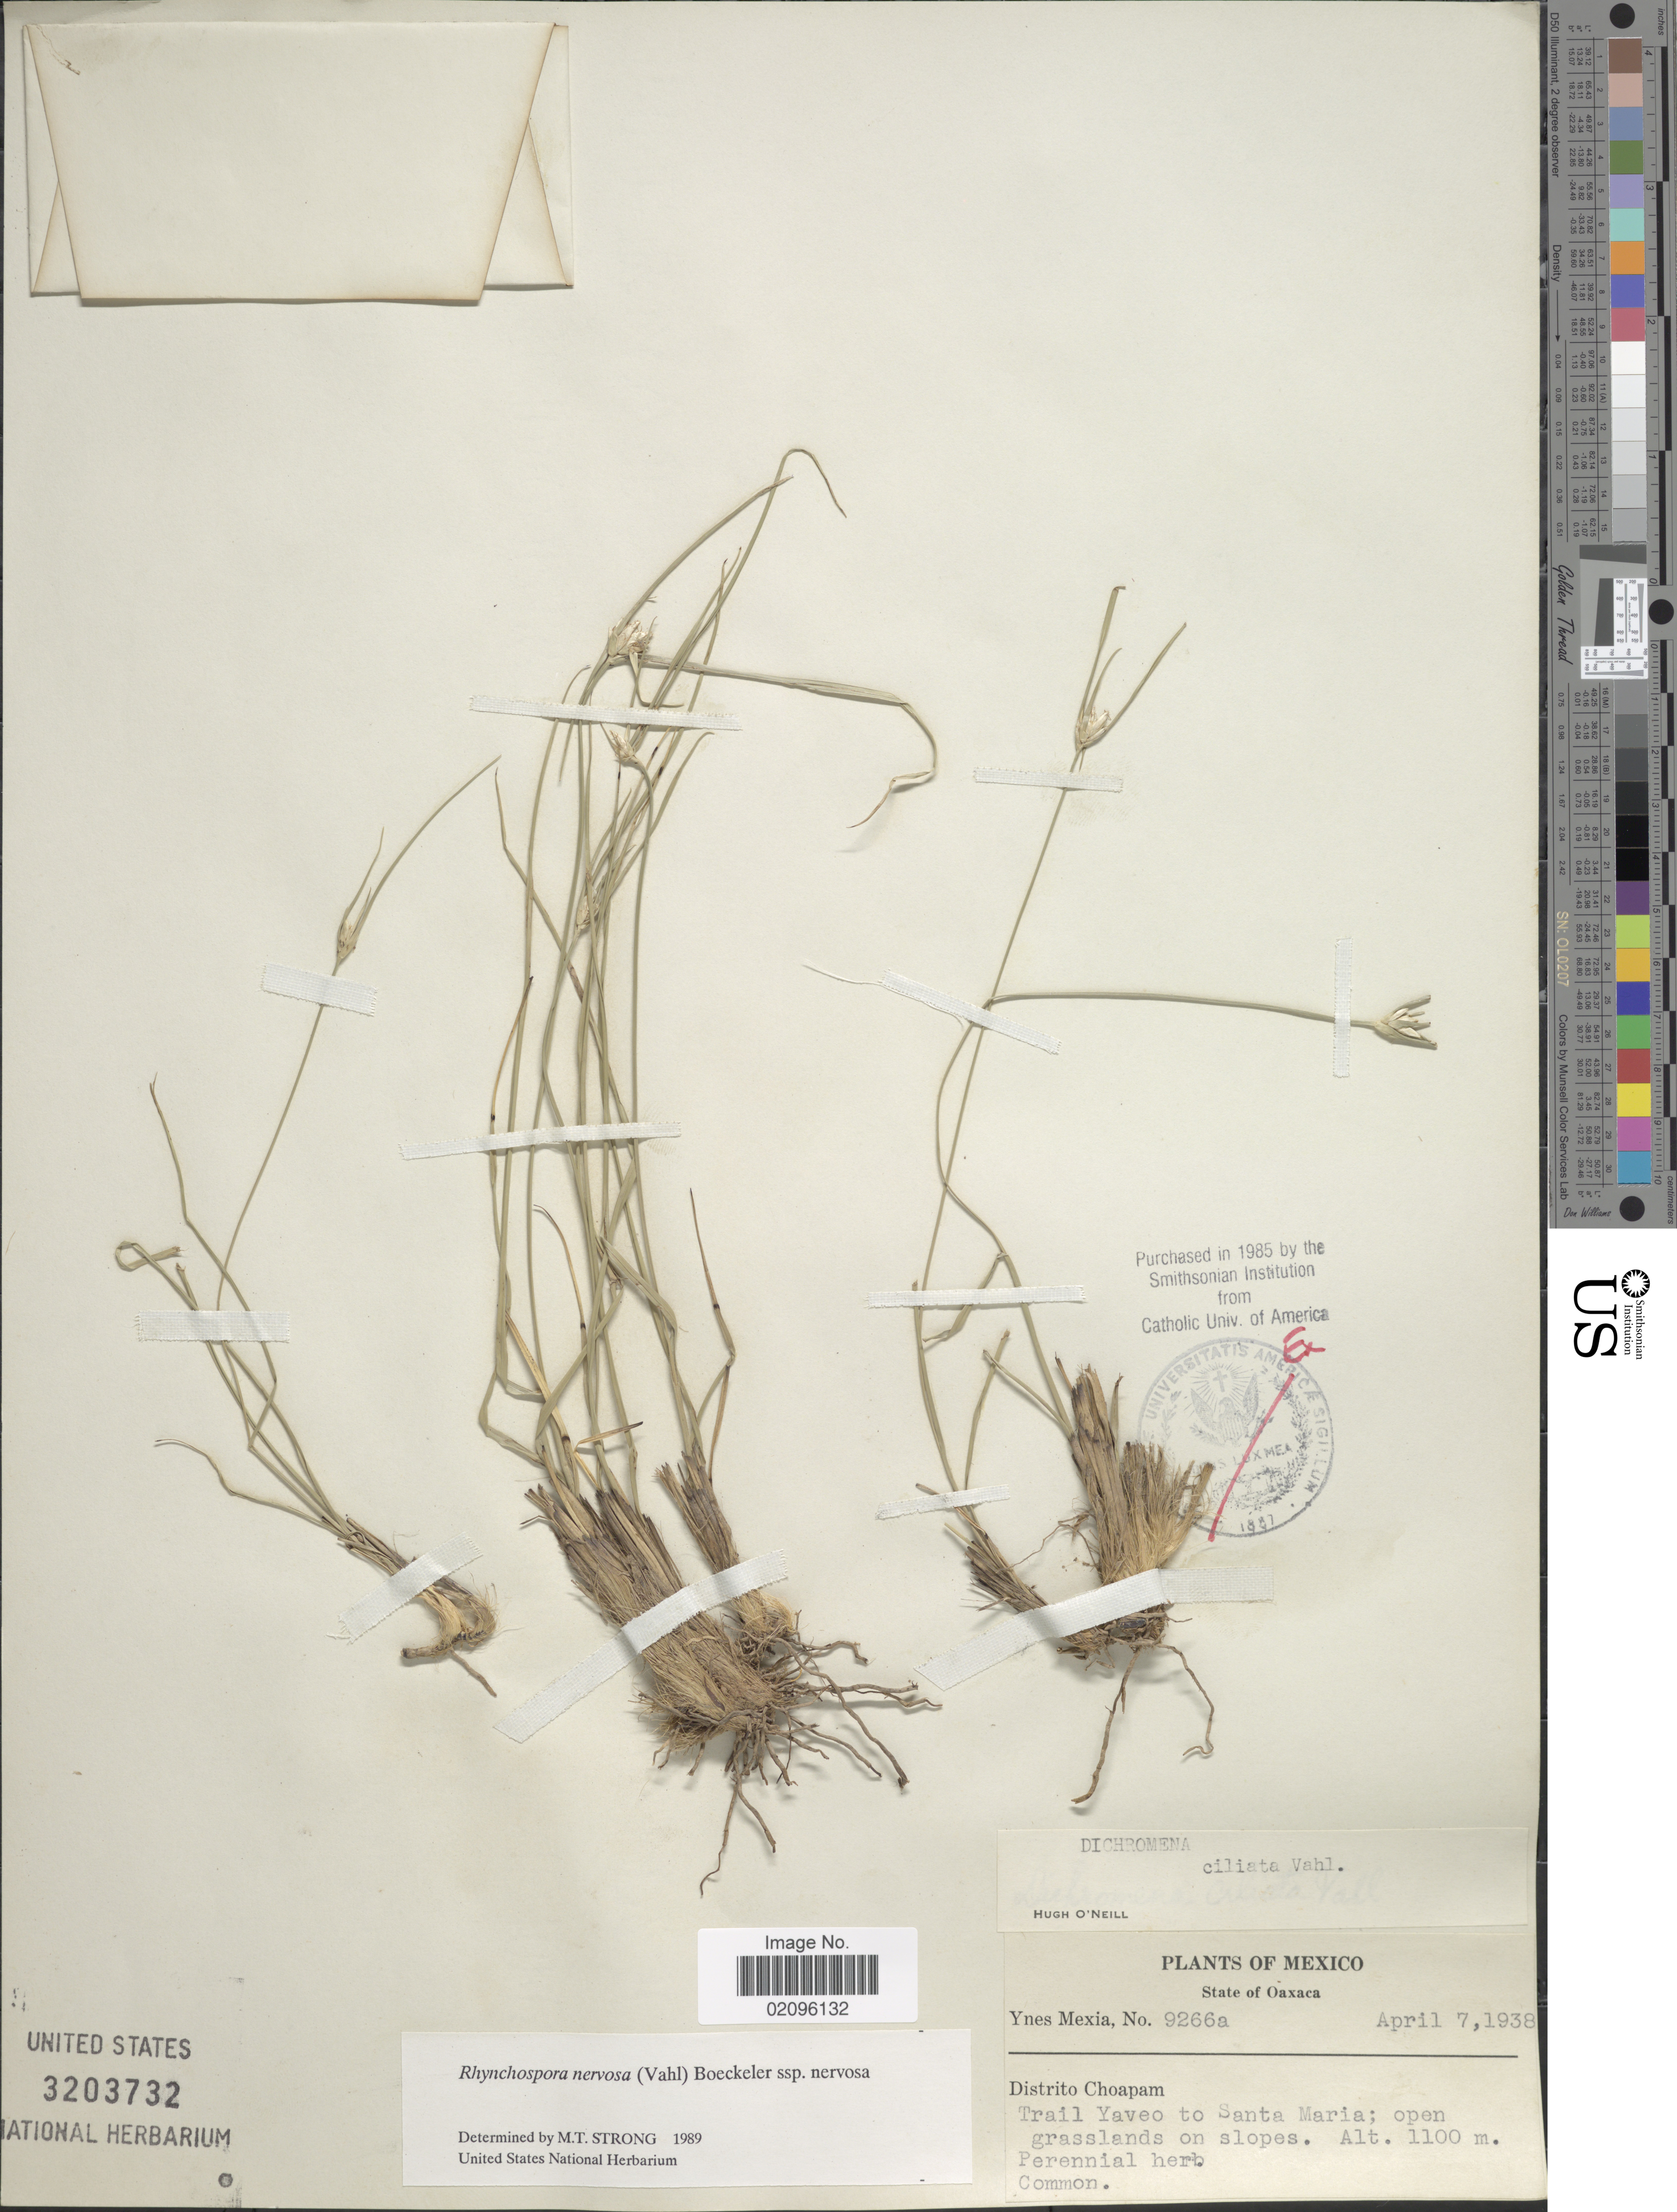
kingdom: Plantae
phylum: Tracheophyta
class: Liliopsida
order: Poales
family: Cyperaceae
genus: Rhynchospora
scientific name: Rhynchospora nervosa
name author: (Vahl) Boeckeler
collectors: Y. Mexia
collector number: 9266a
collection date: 1938-04-07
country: Mexico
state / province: Oaxaca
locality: Distrito Choapam, Trail to Yaveo to Santa Maria; open grasslands on slopes.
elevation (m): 1100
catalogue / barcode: US 3203732